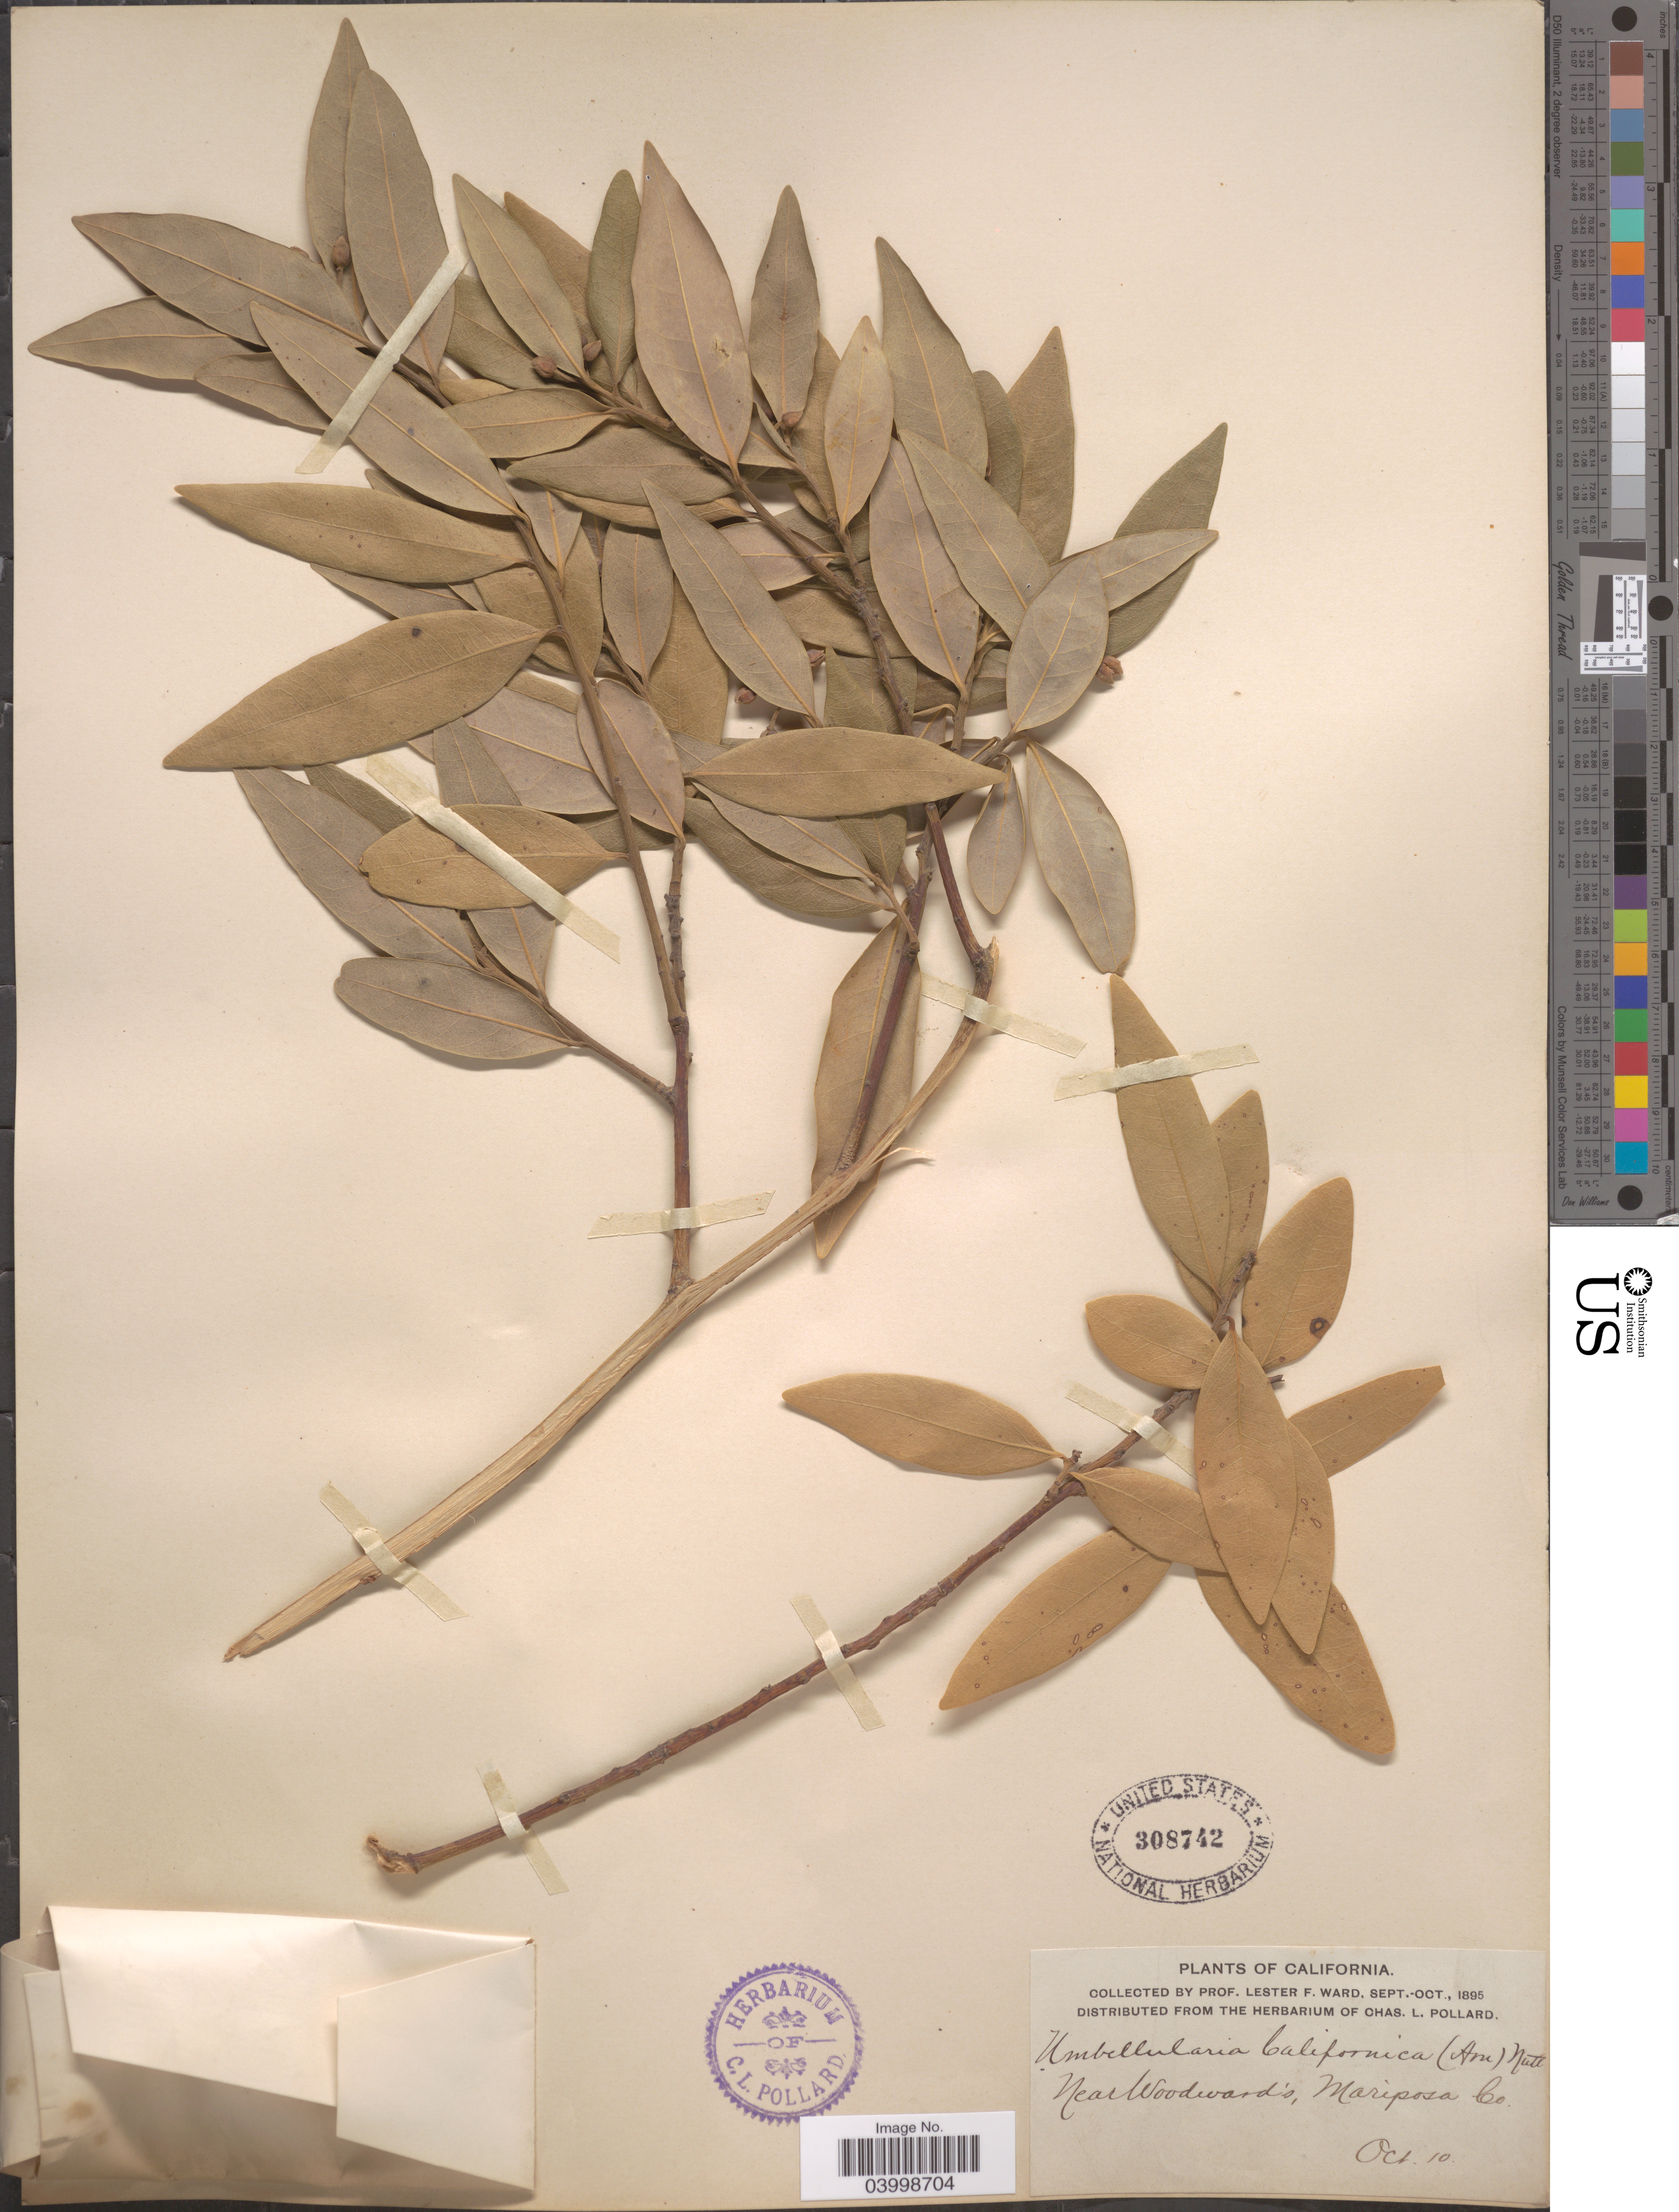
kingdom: Plantae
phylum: Tracheophyta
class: Magnoliopsida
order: Laurales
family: Lauraceae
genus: Umbellularia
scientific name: Umbellularia californica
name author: (Hook. & Arn.) Nutt.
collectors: L. F. Ward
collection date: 1895-10-10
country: United States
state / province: California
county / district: Mariposa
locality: Near Woodward's. Mariposa Co.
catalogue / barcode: US 308742